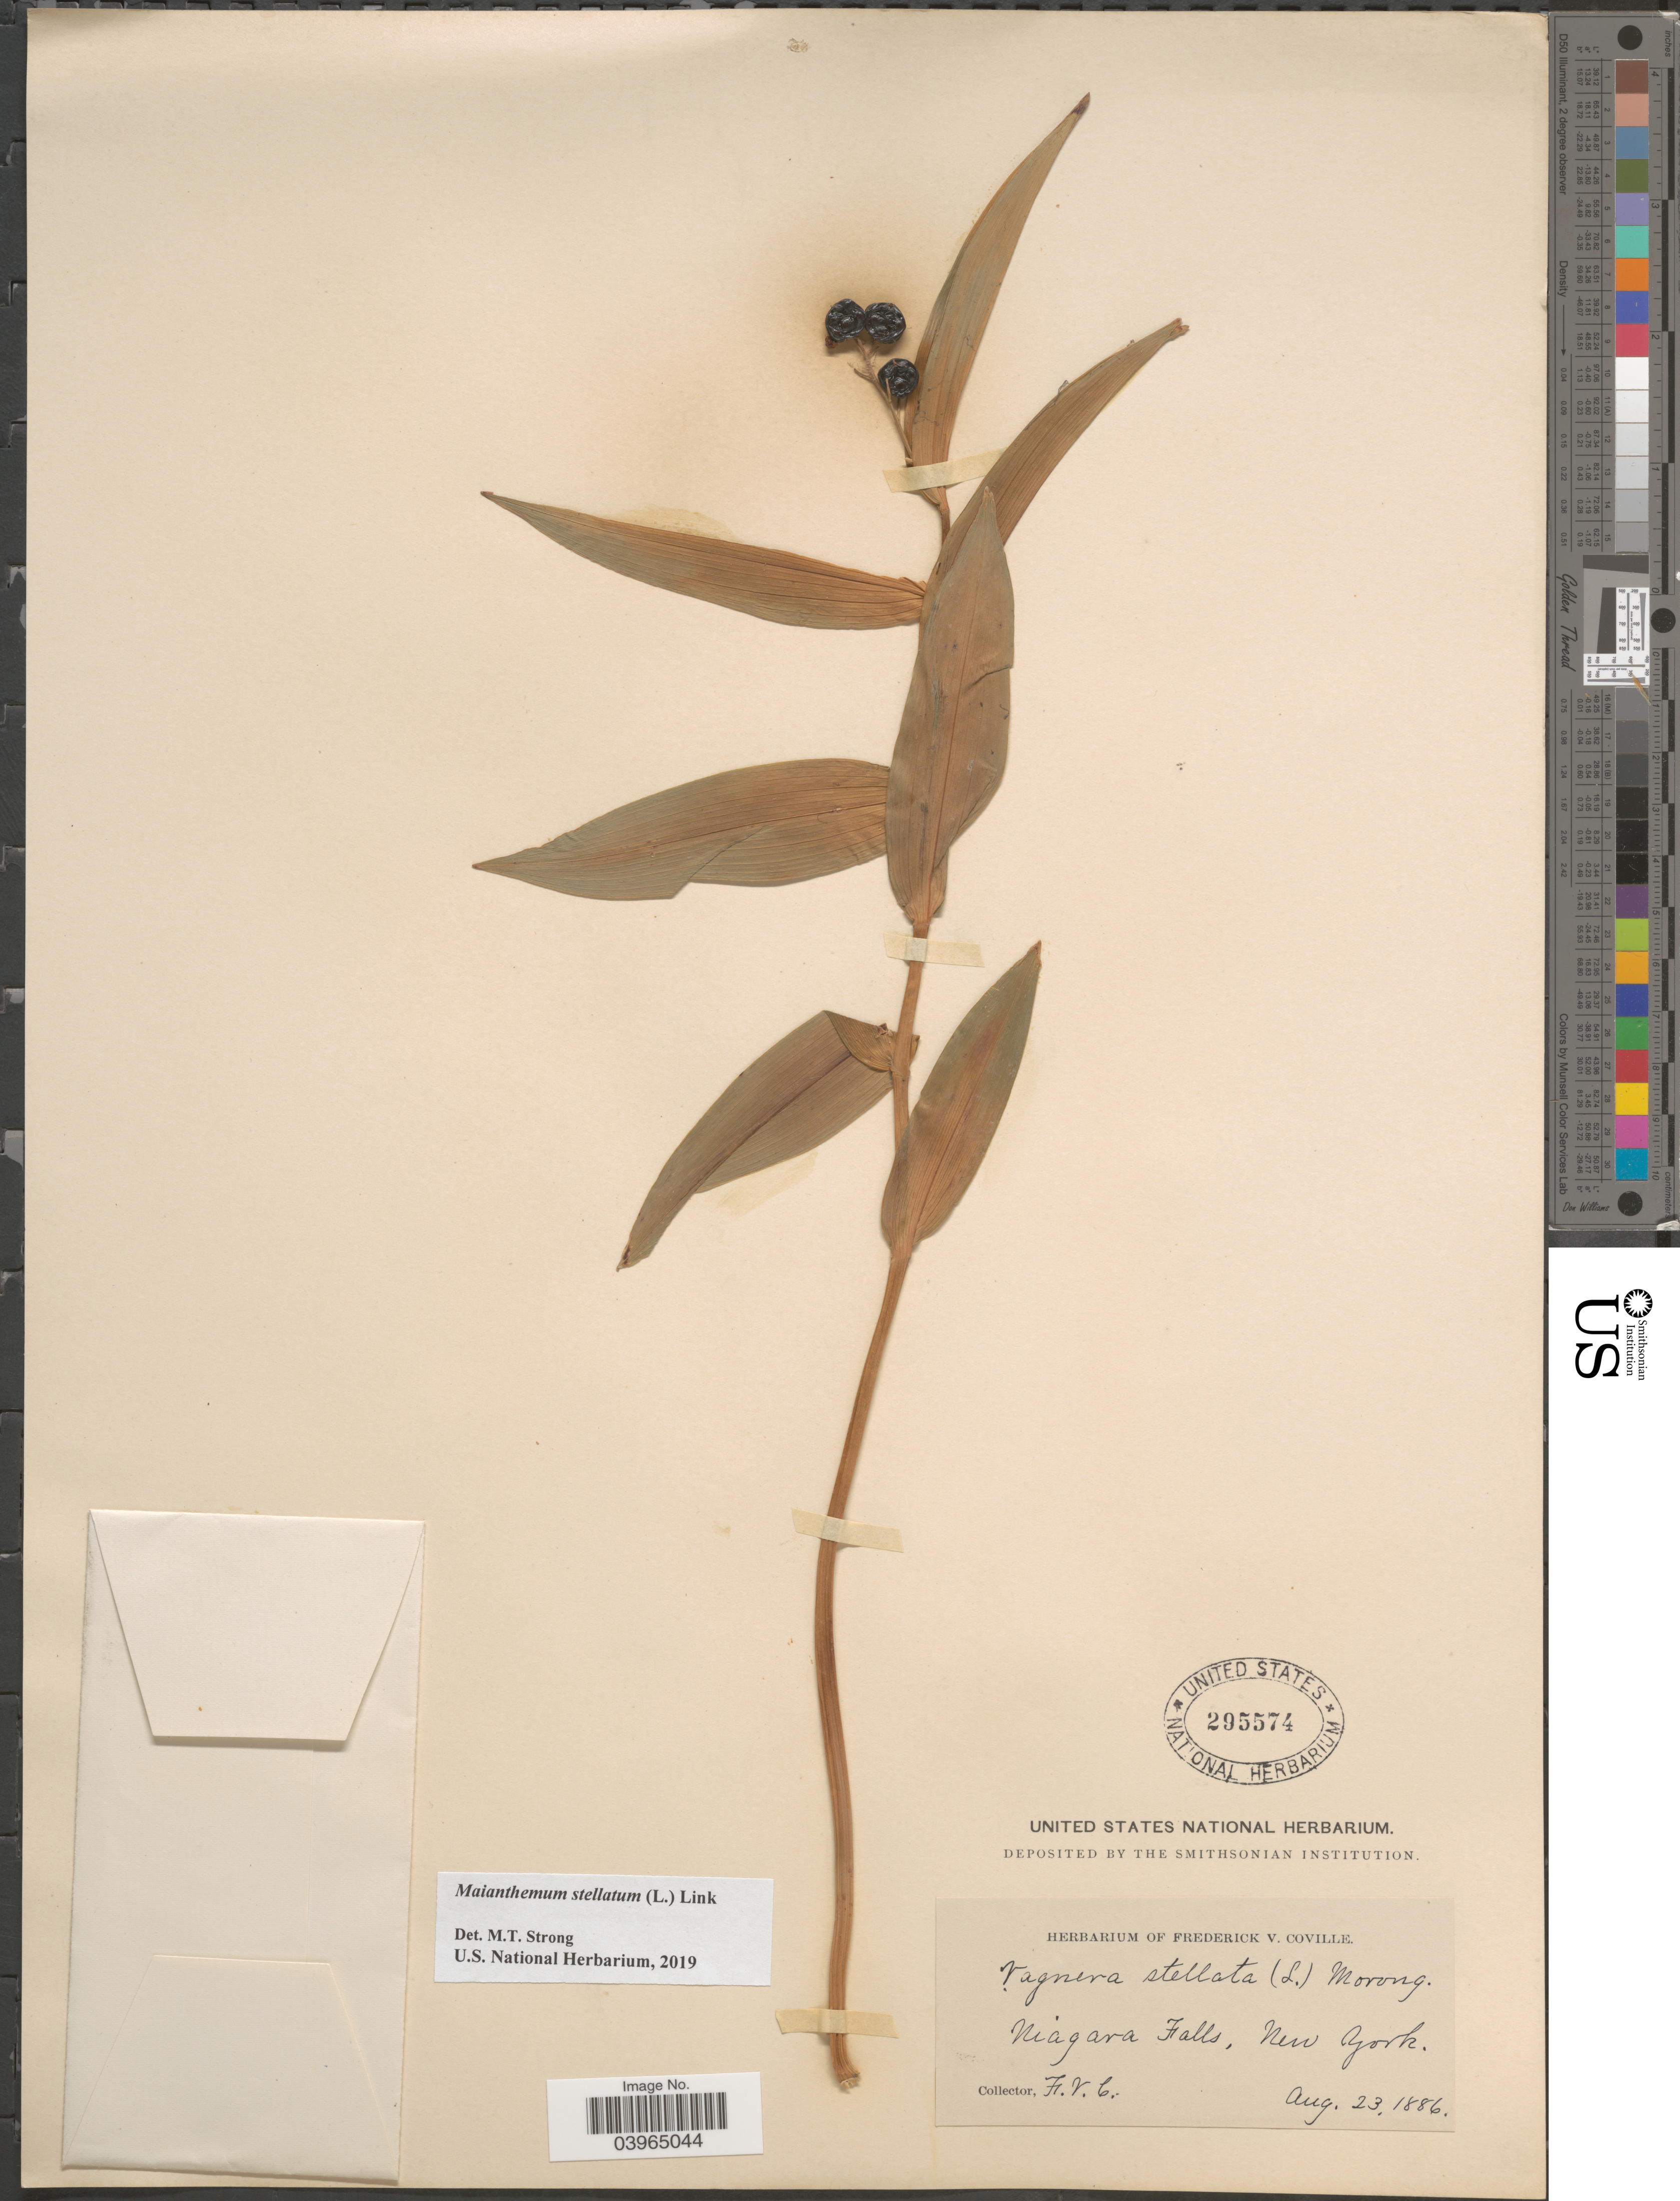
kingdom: Plantae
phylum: Tracheophyta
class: Liliopsida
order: Asparagales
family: Asparagaceae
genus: Maianthemum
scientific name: Maianthemum stellatum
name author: (L.) Link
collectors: F. V. Coville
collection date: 1886-08-23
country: United States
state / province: New York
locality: Niagara Falls.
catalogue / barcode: US 295574